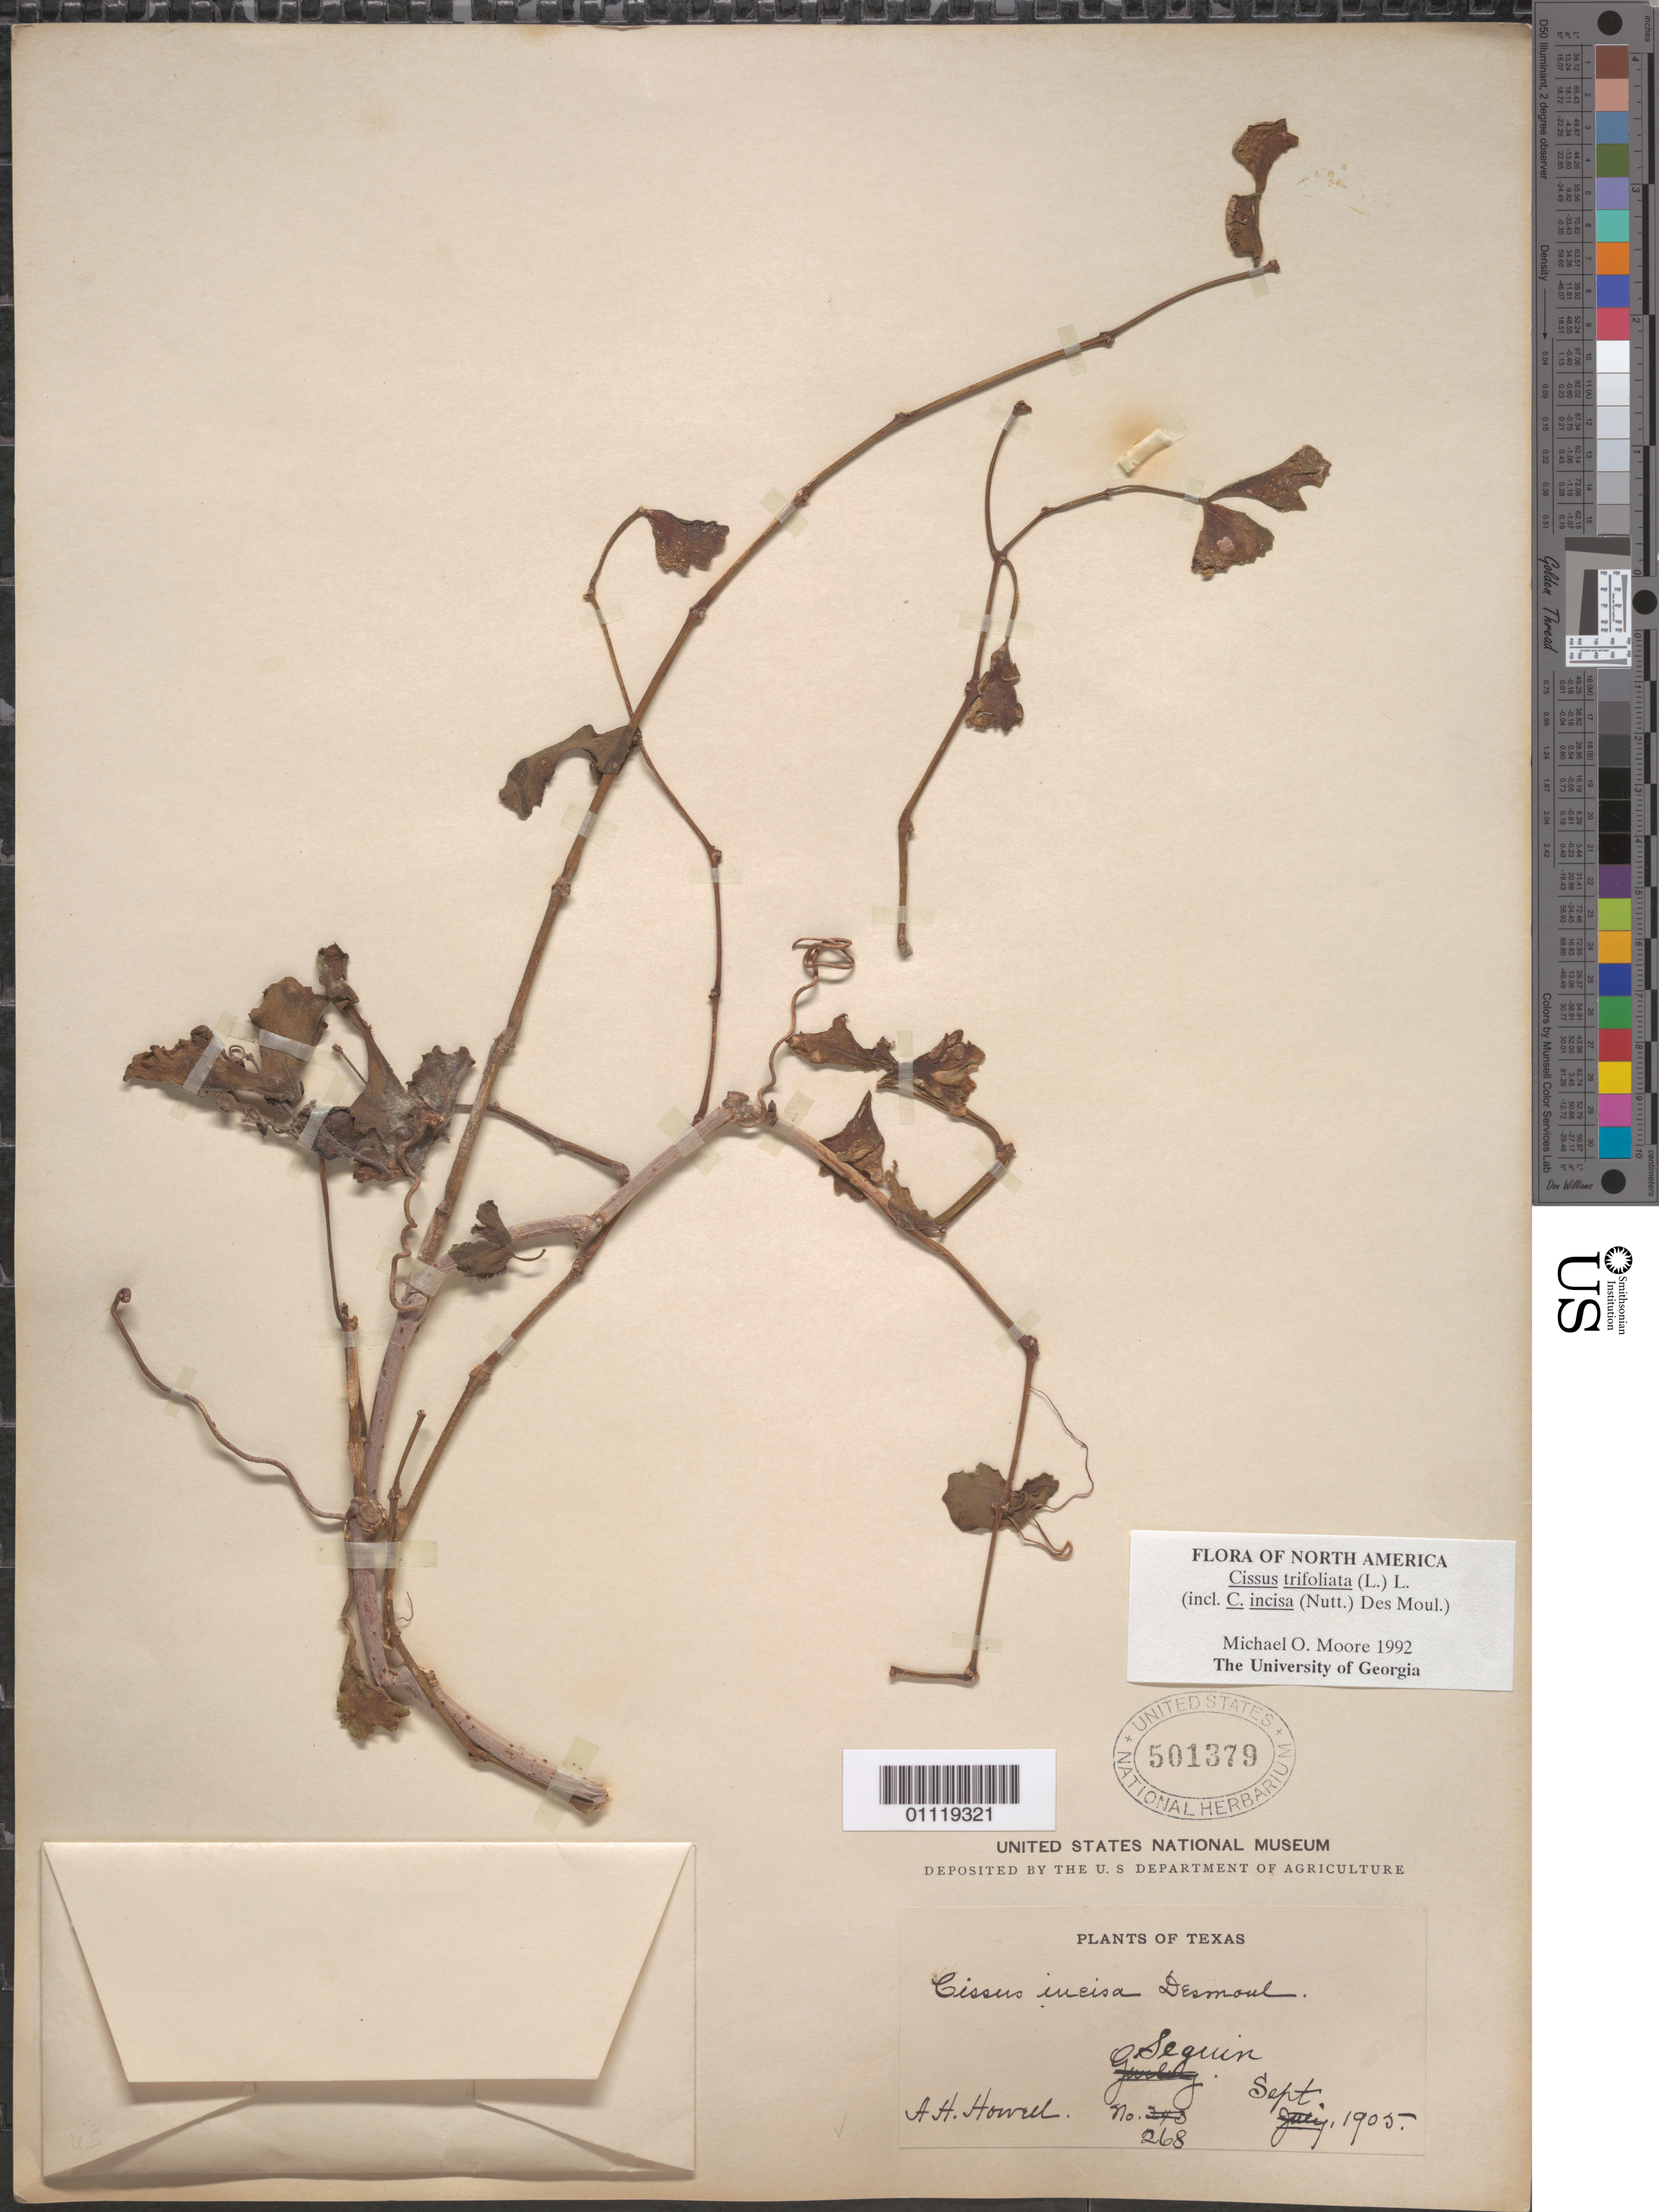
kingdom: Plantae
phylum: Tracheophyta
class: Magnoliopsida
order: Vitales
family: Vitaceae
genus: Cissus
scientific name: Cissus trifoliata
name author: (L.) L.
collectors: A. H. Howell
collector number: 268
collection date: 1905-09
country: United States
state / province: Texas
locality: Seguin.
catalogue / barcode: US 501379